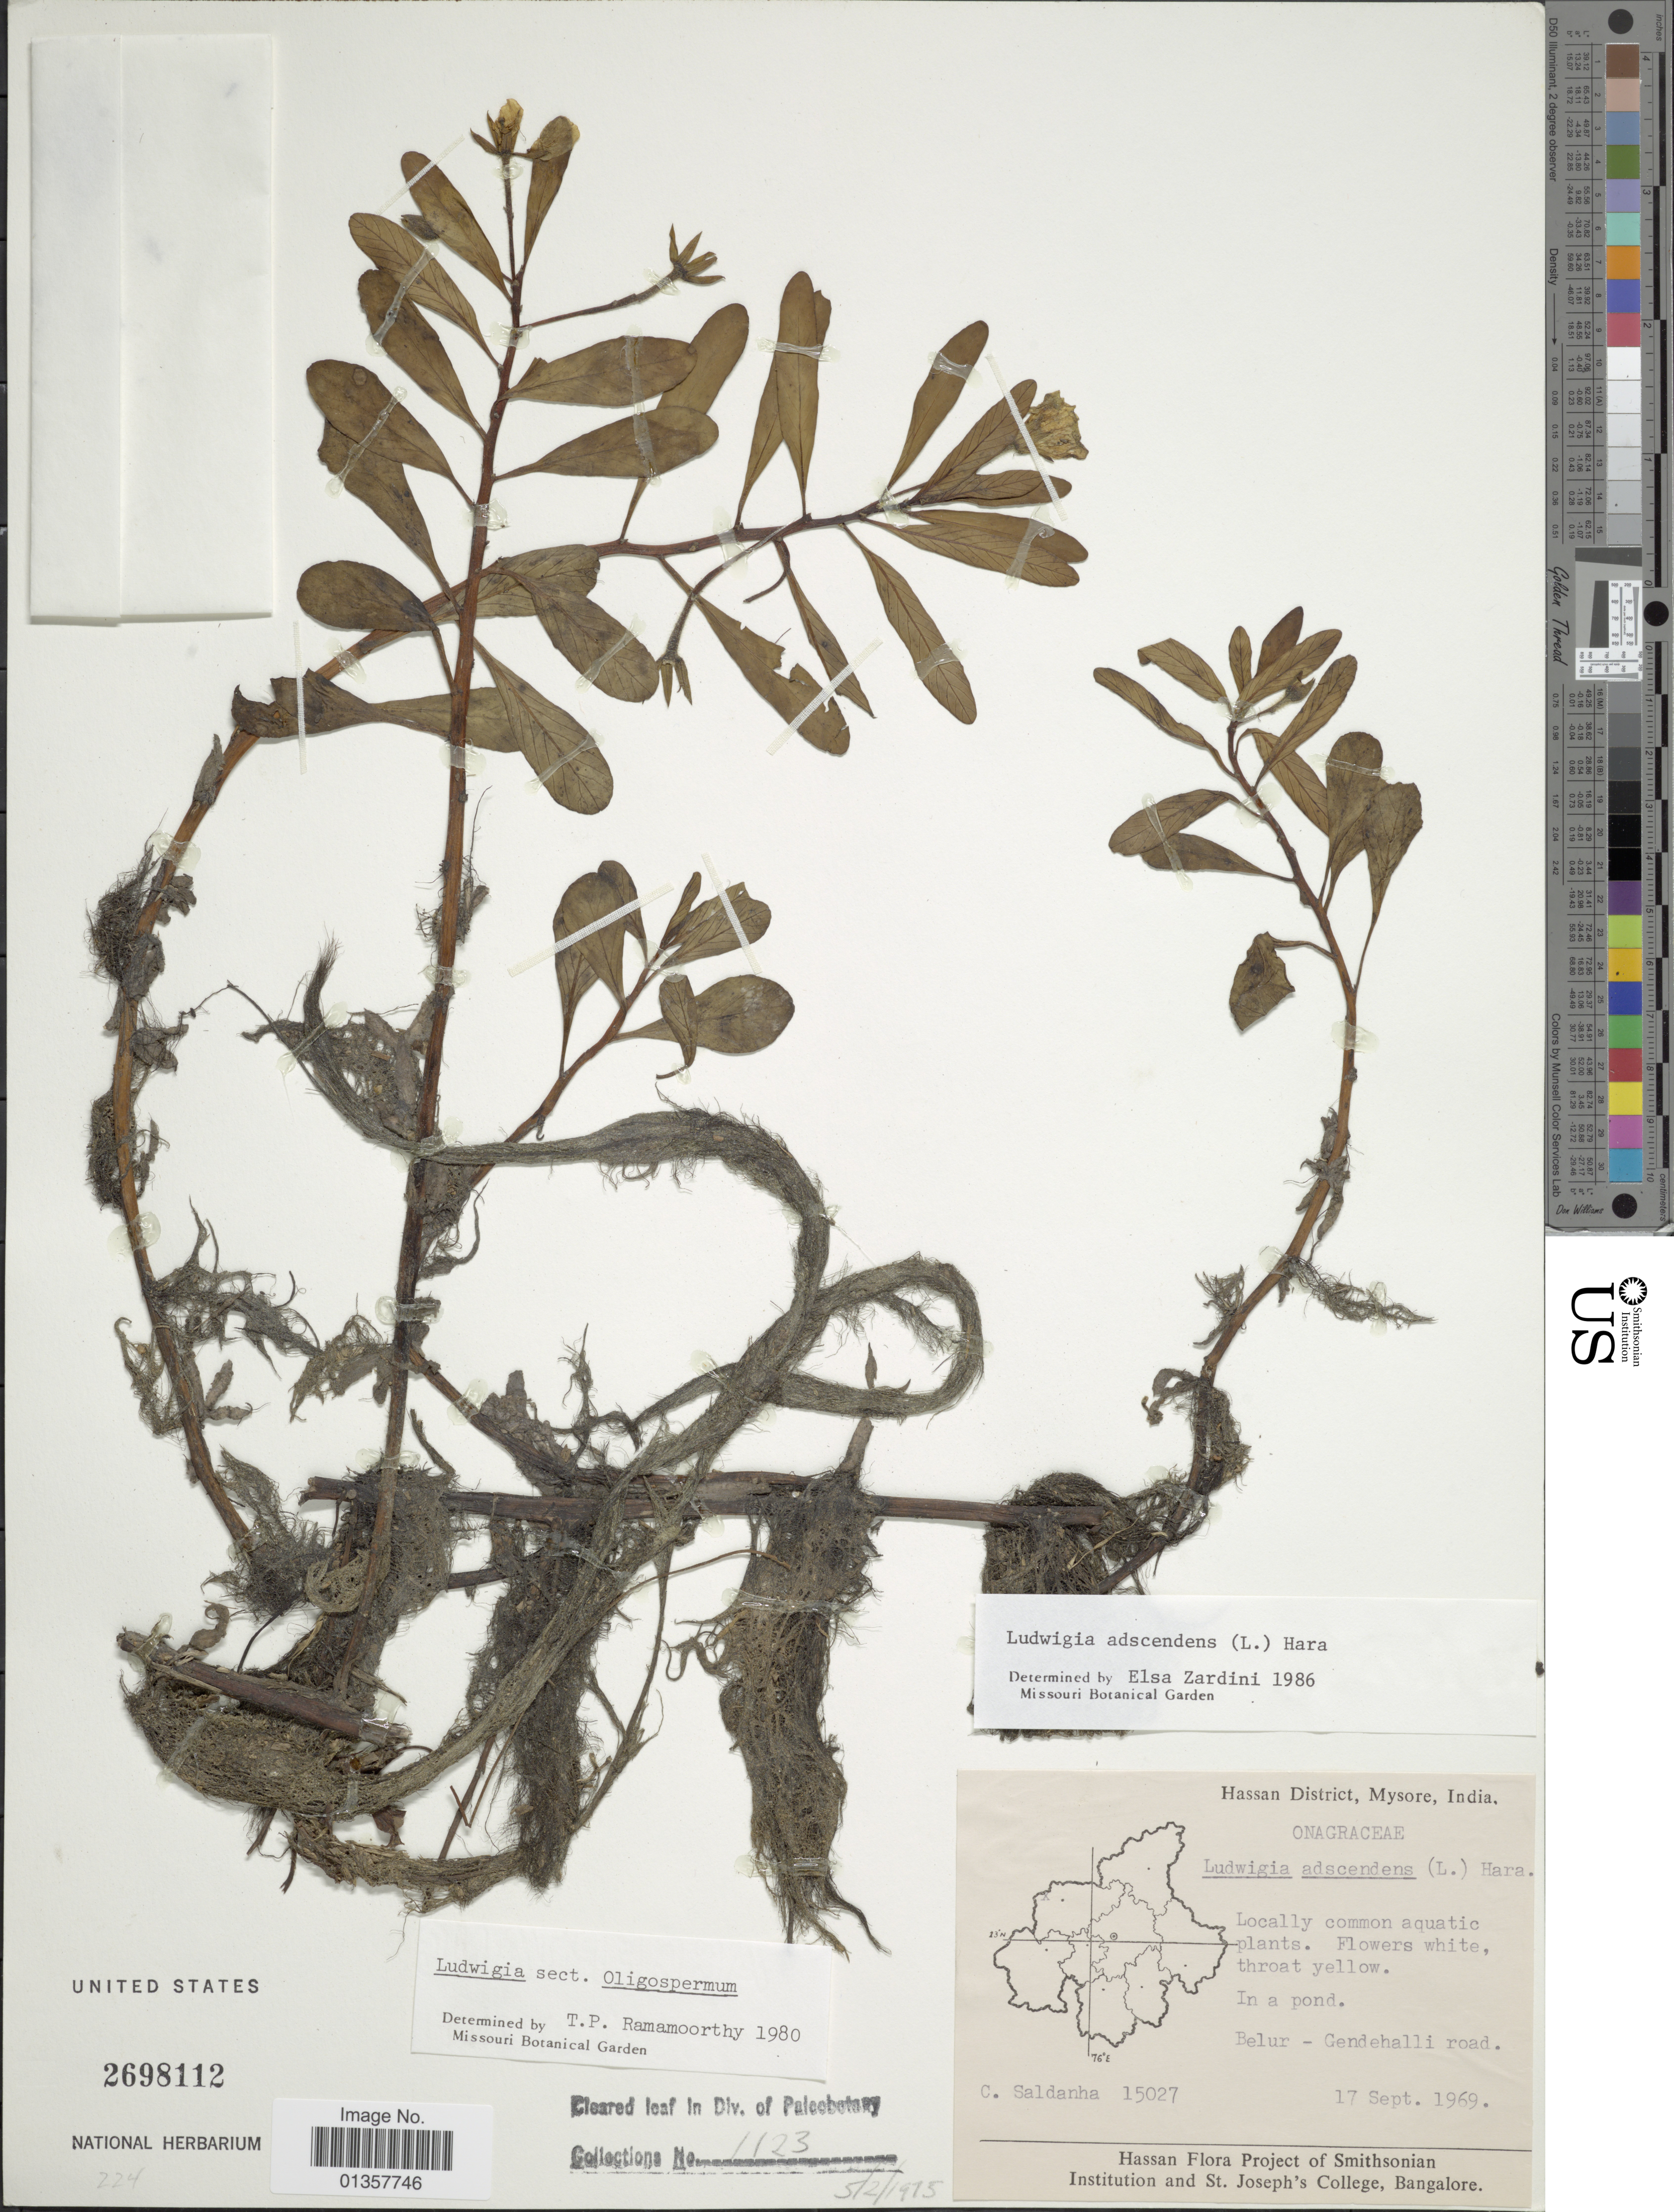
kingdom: Plantae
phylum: Tracheophyta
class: Magnoliopsida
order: Myrtales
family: Onagraceae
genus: Ludwigia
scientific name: Ludwigia adscendens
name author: (L.) H. Hara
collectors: C. Saldanha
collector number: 15027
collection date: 1969-09-17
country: India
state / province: Karnataka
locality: Hassan District, Mysore, Belur - Gendehalli road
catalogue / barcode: US 2698112